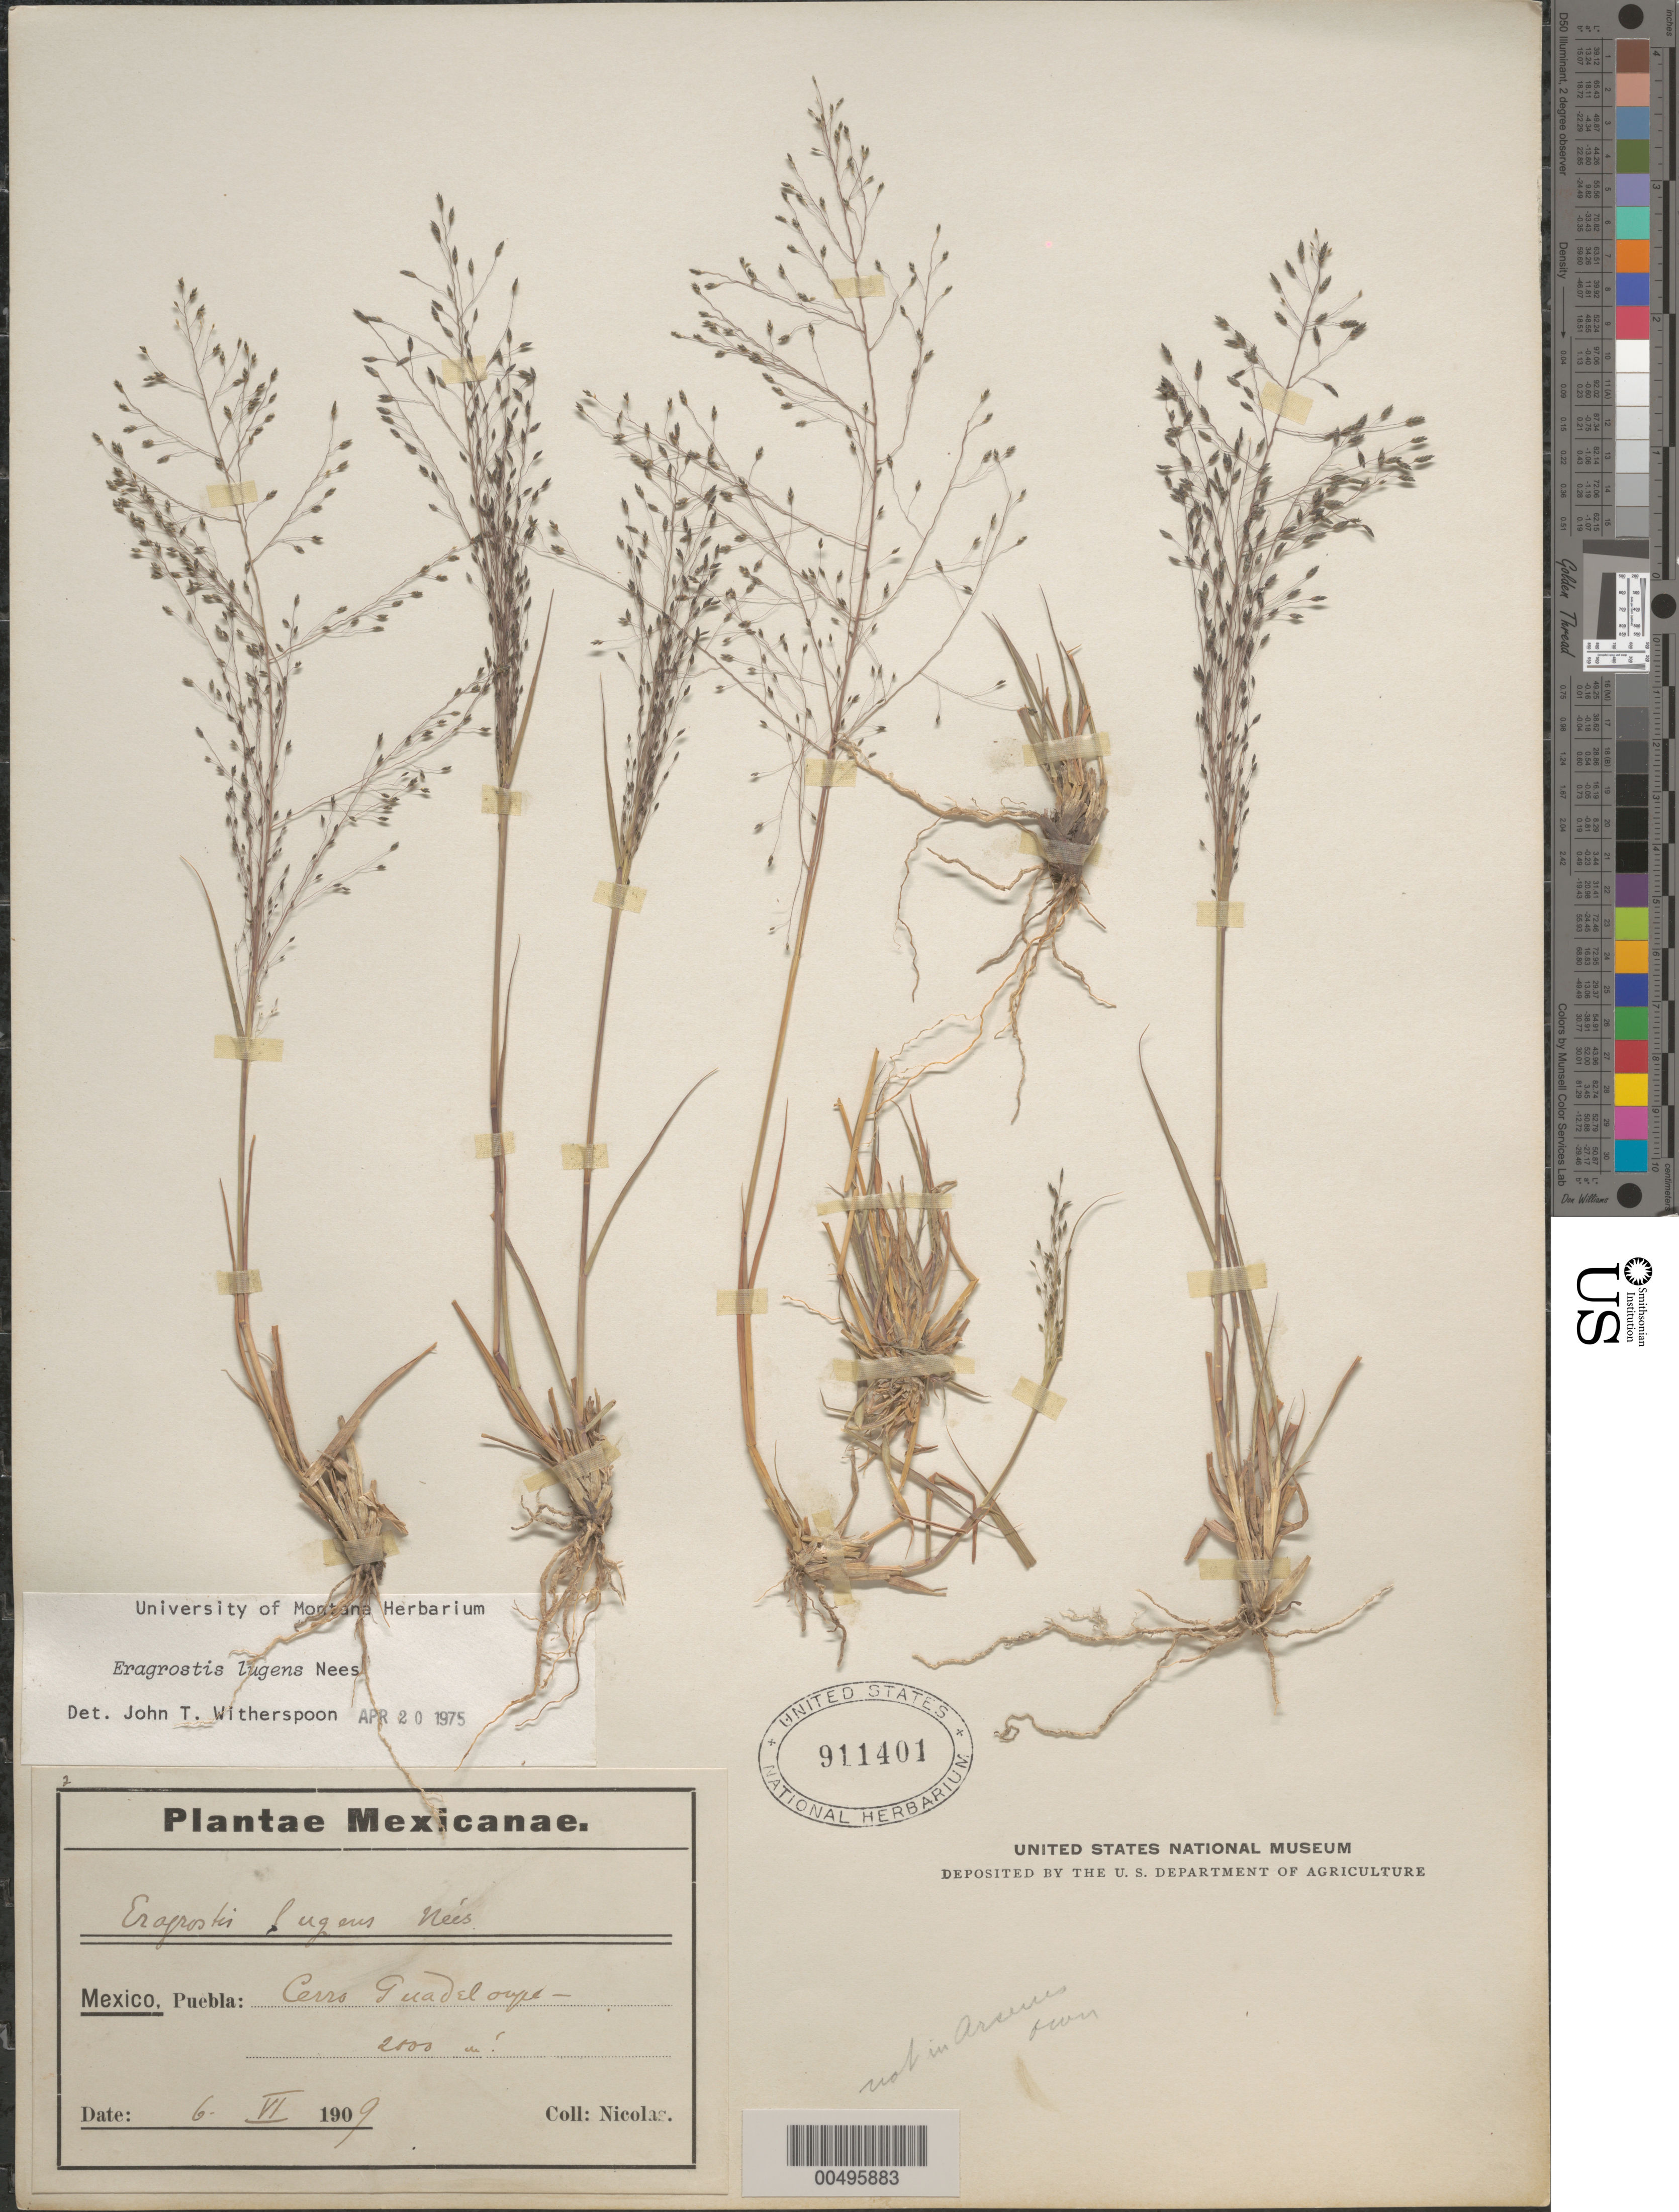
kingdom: Plantae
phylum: Tracheophyta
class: Liliopsida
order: Poales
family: Poaceae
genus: Eragrostis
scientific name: Eragrostis lugens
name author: Nees in Mart.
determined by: Witherspoon, John T.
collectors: B. Nicolas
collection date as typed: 6 Jun 1909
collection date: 1909-06-06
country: Mexico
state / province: Puebla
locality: Cerro Guadeloupe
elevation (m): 2000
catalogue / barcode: US 911401